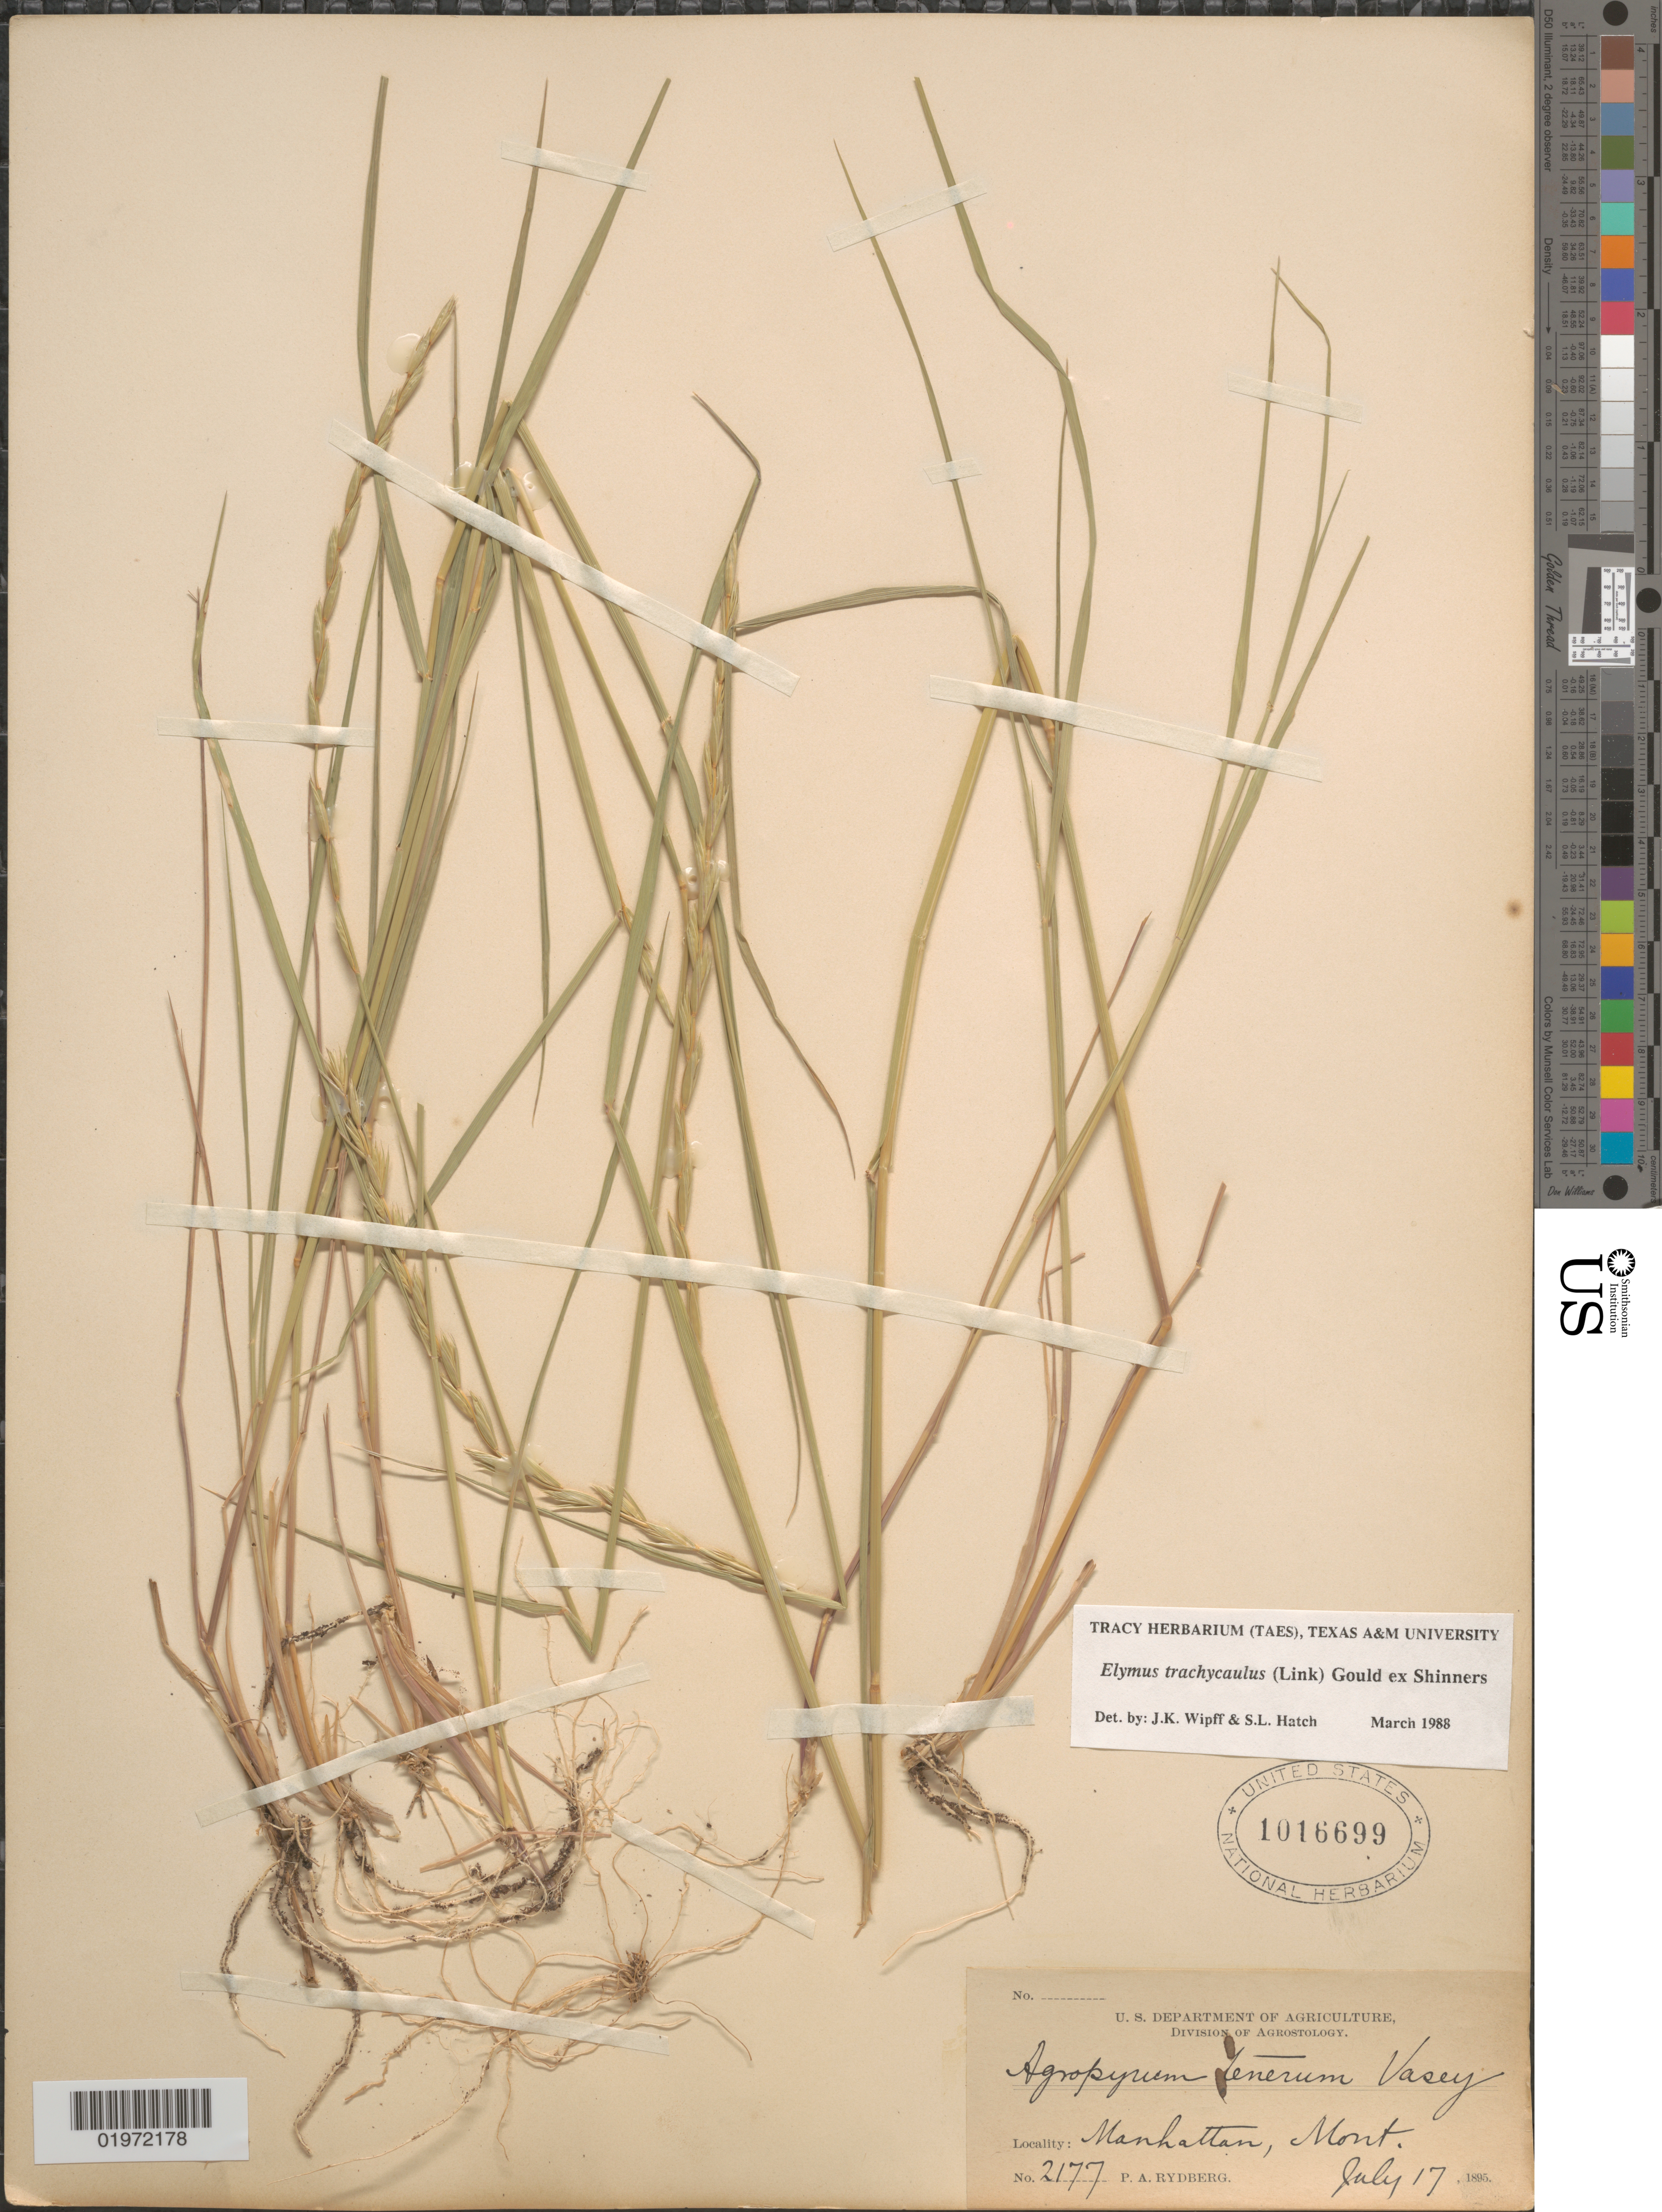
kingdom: Plantae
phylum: Tracheophyta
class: Liliopsida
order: Poales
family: Poaceae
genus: Elymus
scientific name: Elymus trachycaulus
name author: (Link) Gould ex Shinners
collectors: P. A. Rydberg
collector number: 2177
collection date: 1895-07-17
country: United States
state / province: Montana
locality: Manhattan.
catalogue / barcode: US 1016699